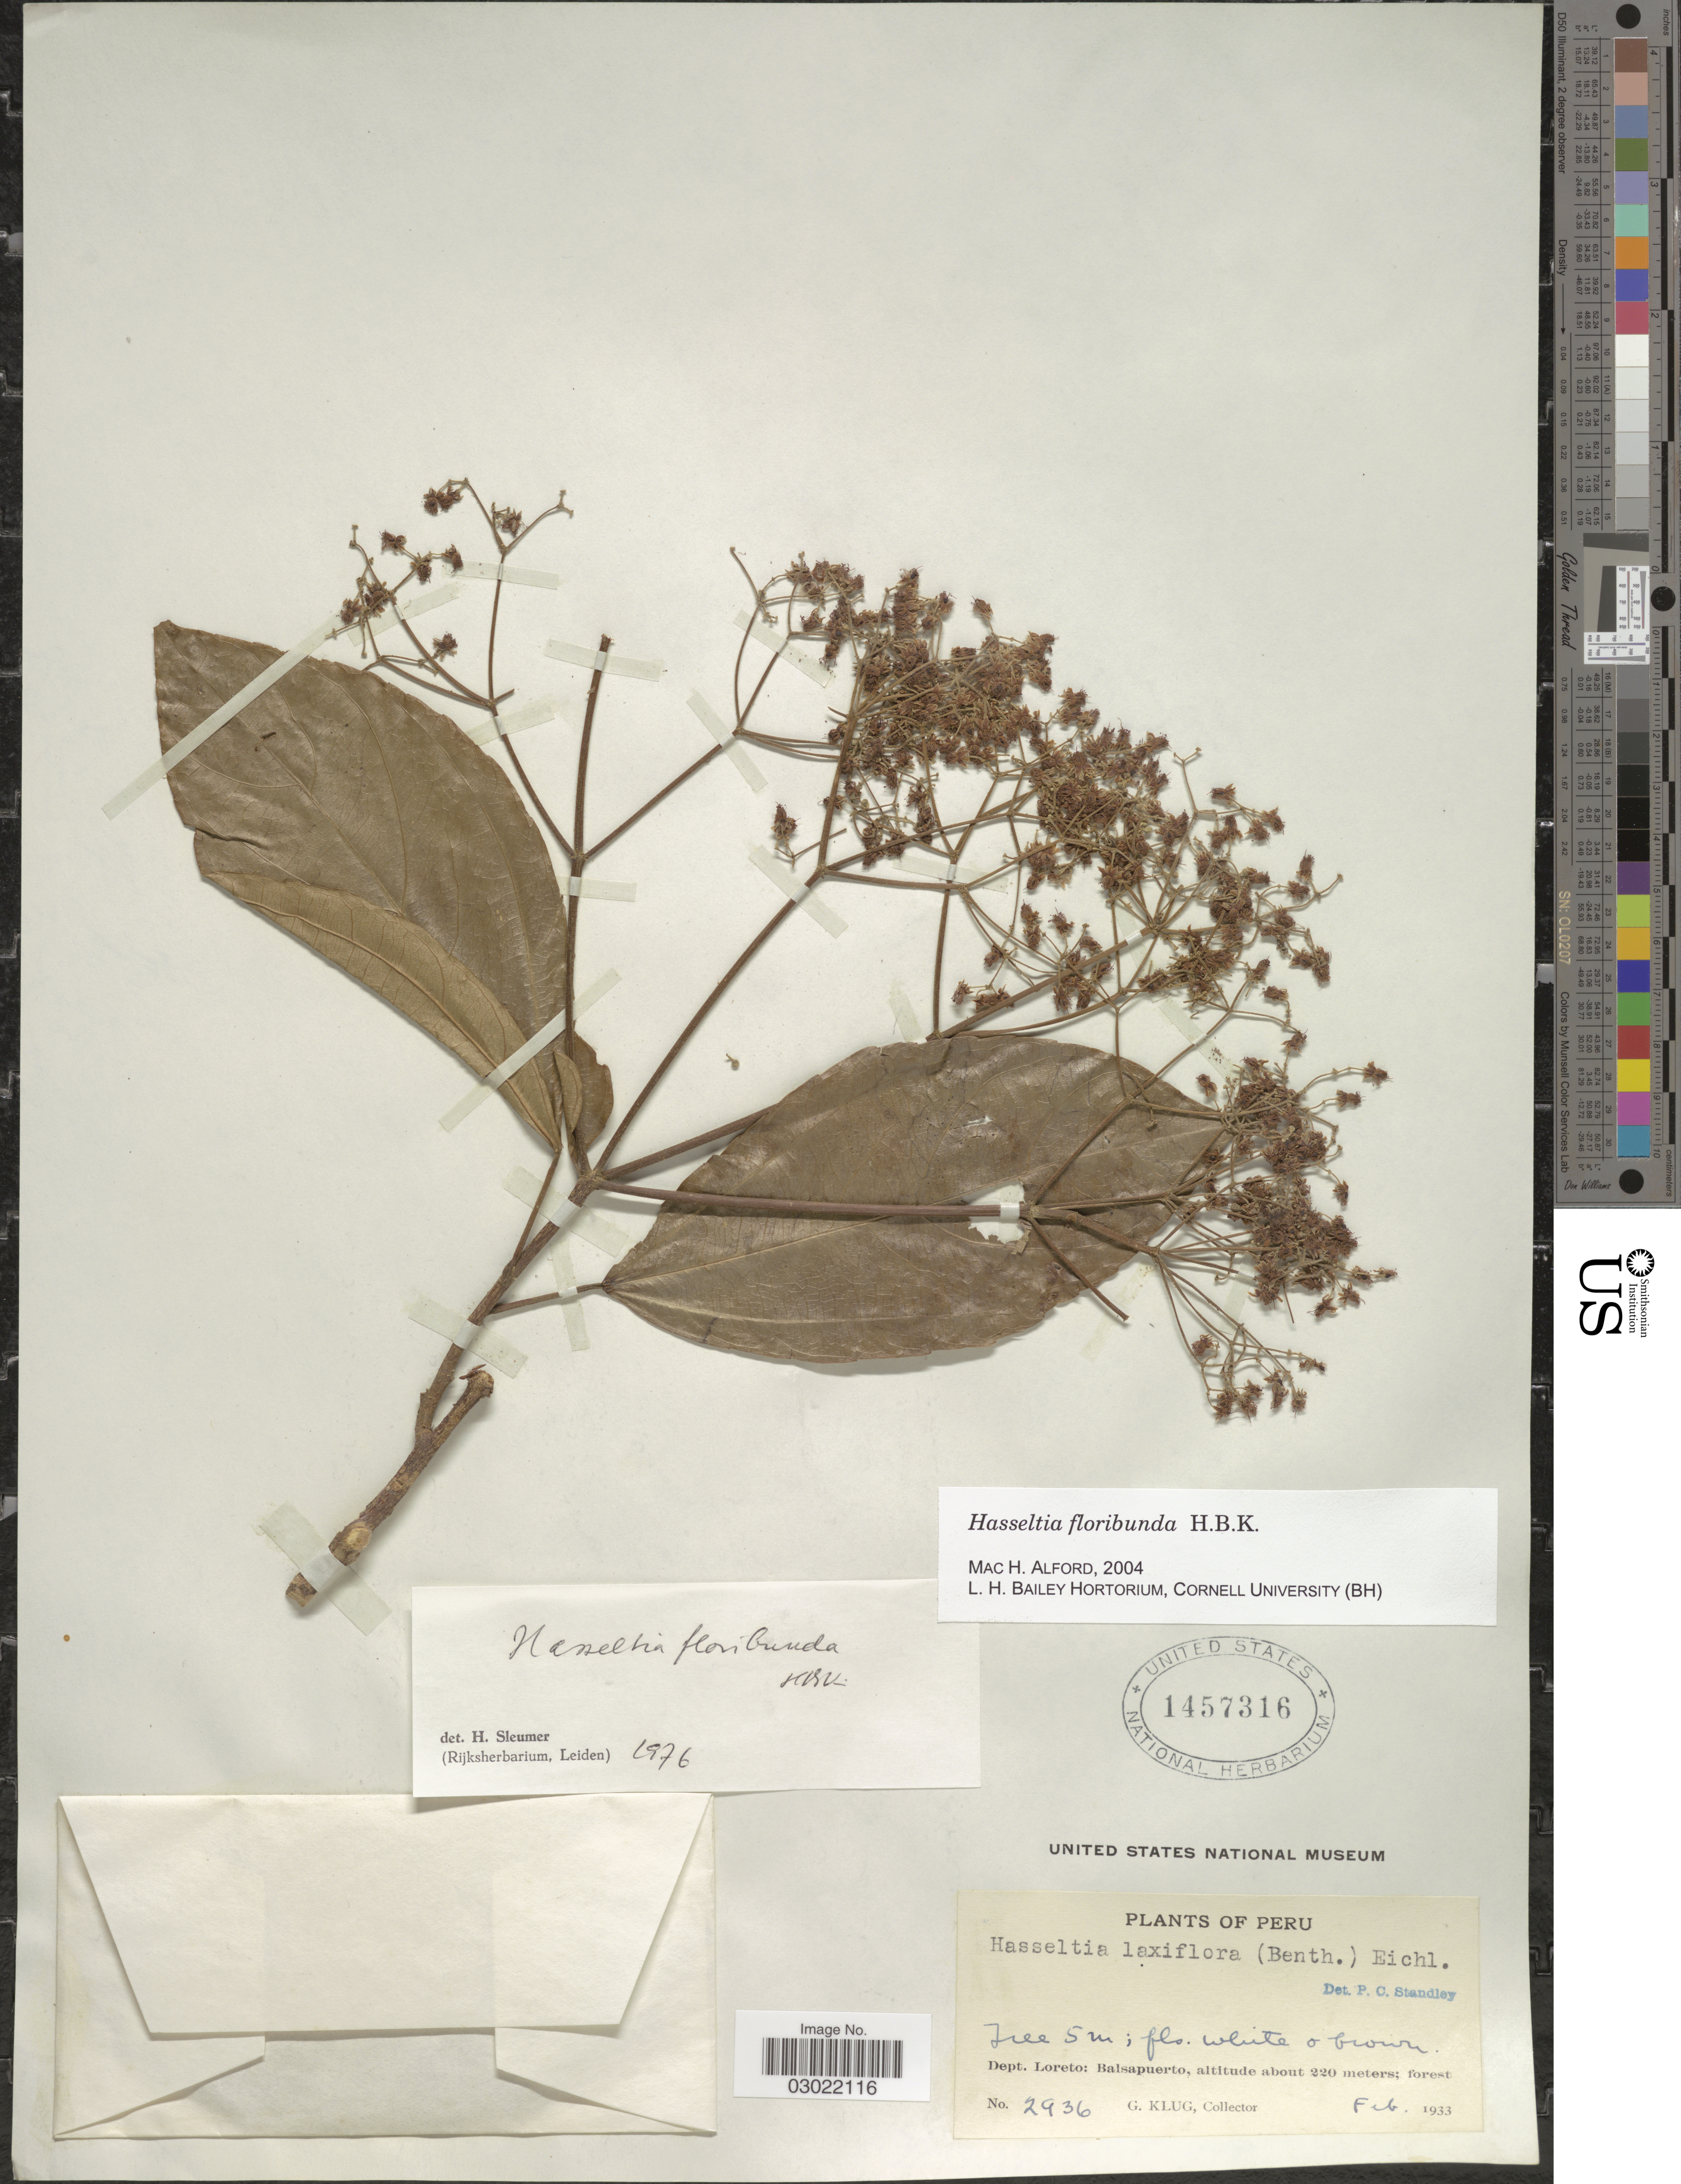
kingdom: Plantae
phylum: Tracheophyta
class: Magnoliopsida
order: Malpighiales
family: Salicaceae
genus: Hasseltia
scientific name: Hasseltia floribunda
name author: Kunth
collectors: G. Klug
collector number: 2936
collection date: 1933-02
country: Peru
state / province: Loreto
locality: Dept. Loreto: Balsapuerto.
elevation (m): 220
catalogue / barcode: US 1457316